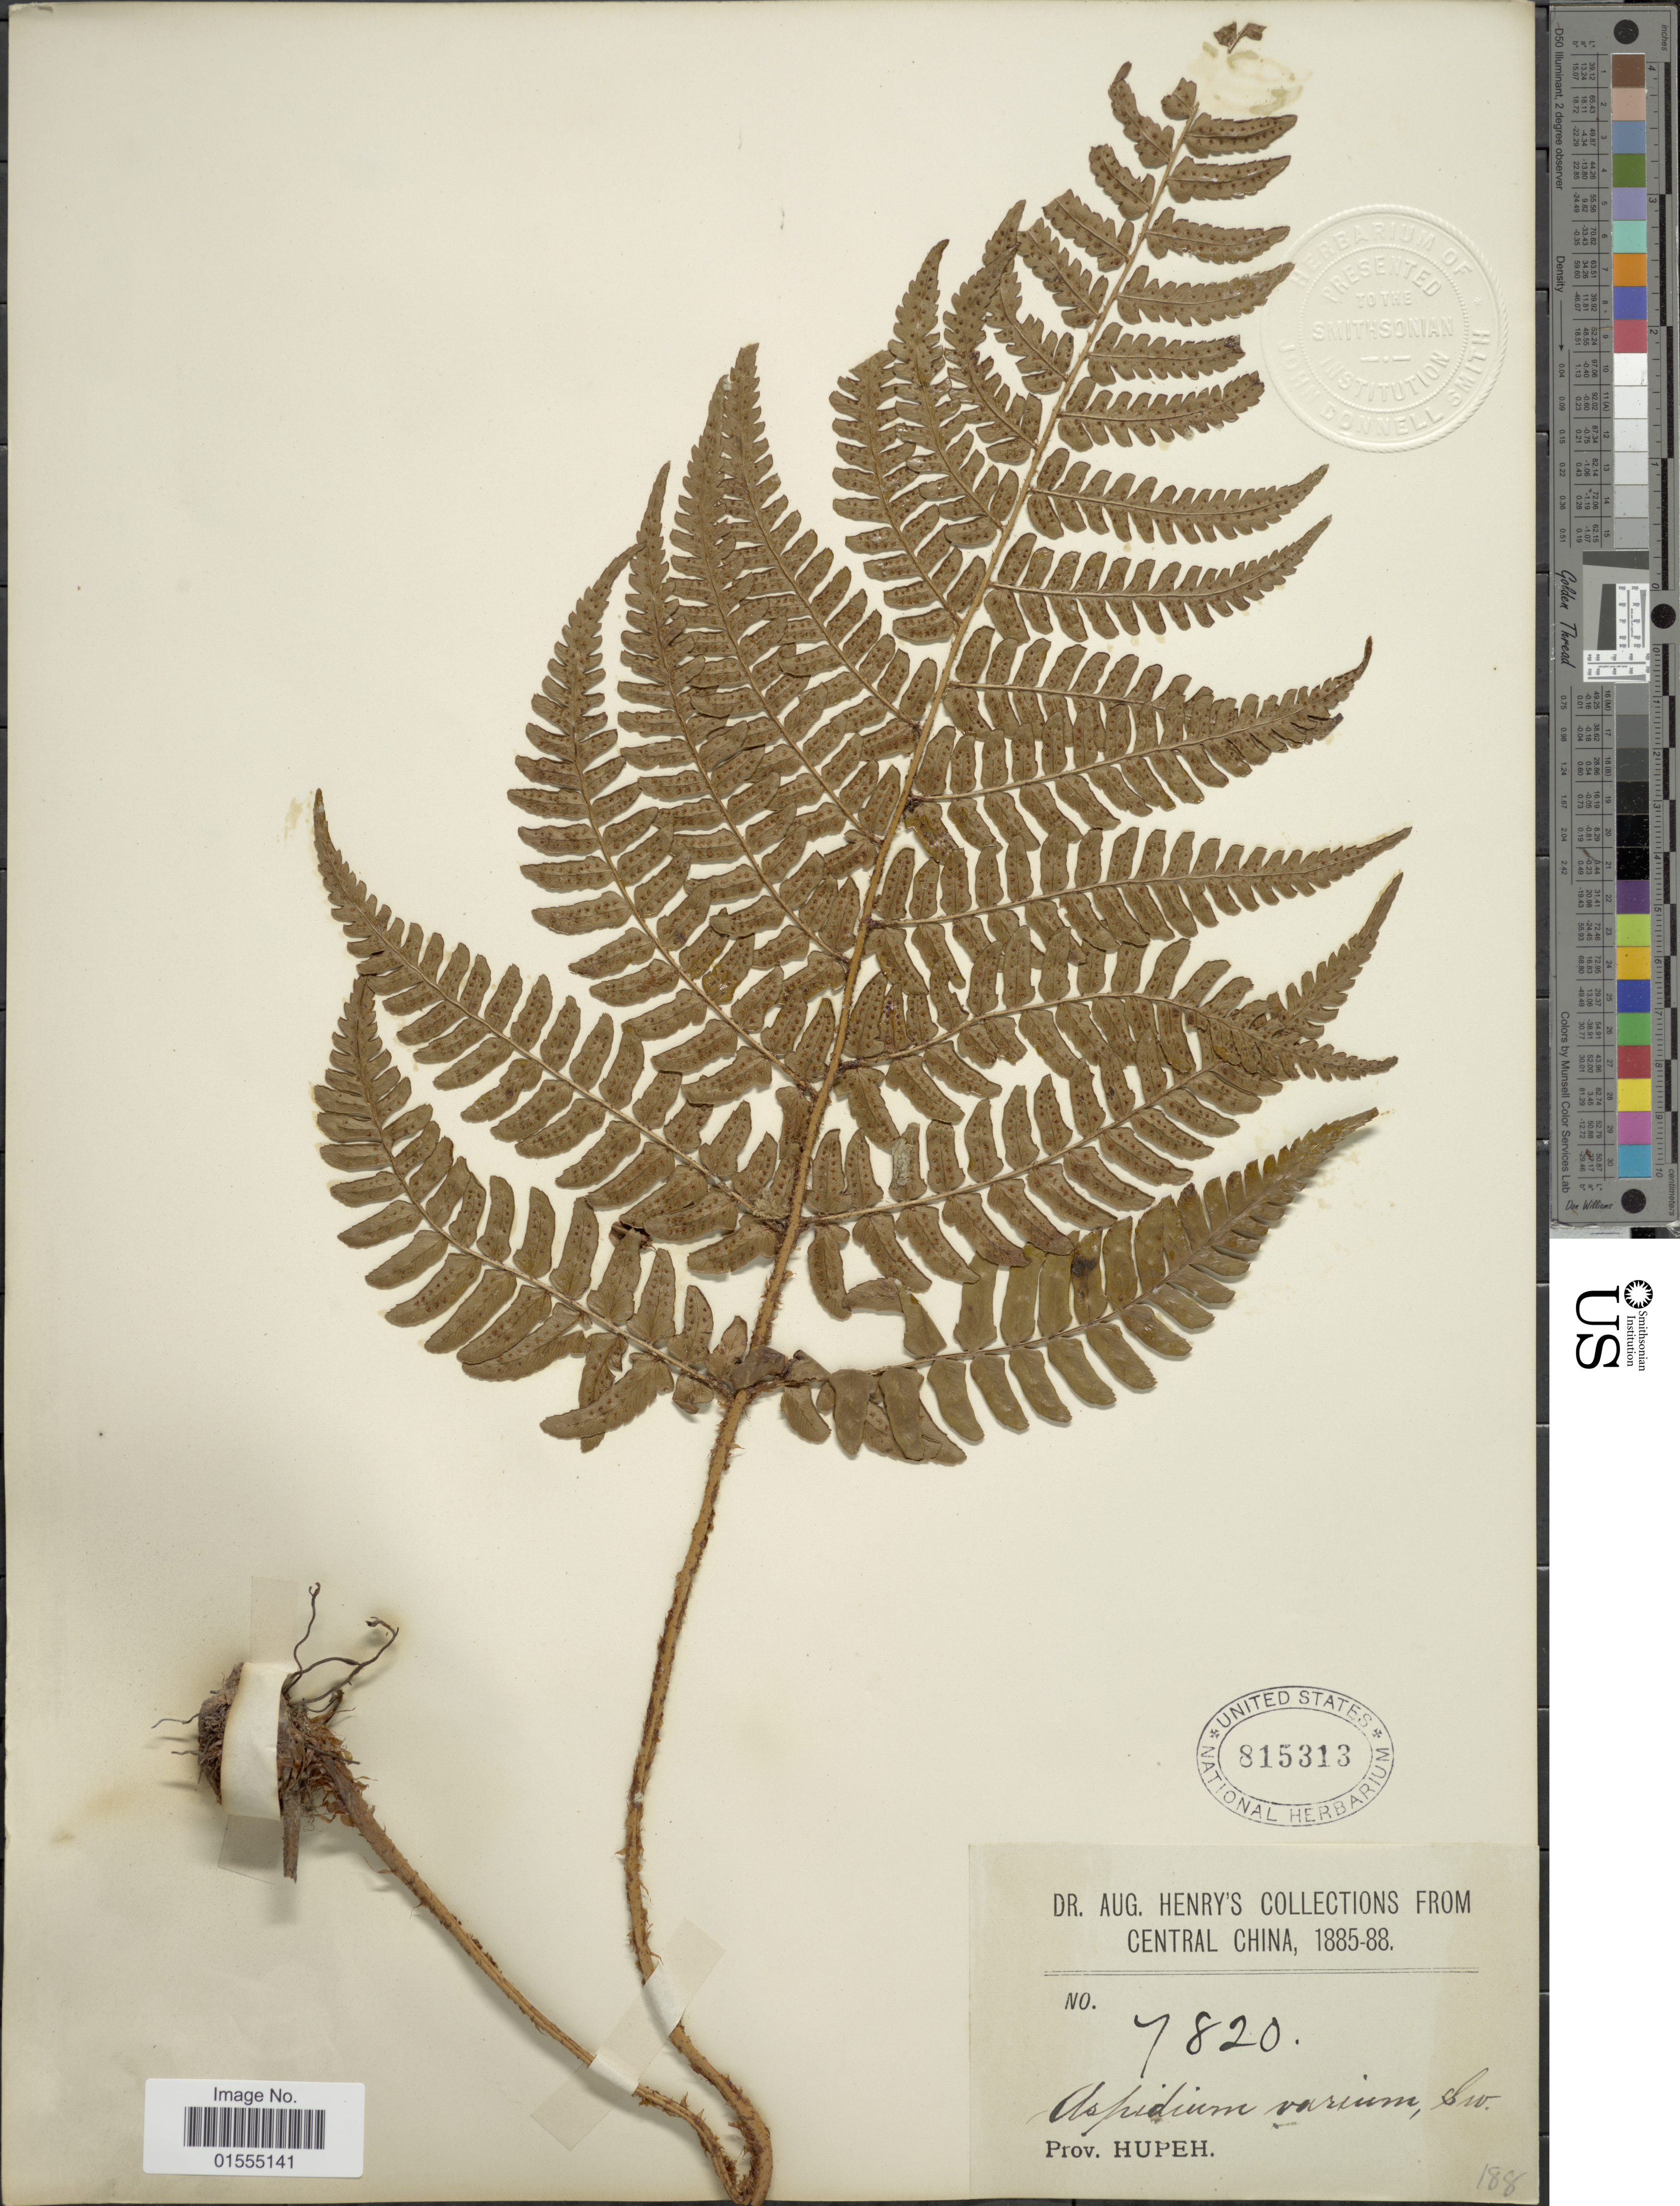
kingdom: Plantae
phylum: Tracheophyta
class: Polypodiopsida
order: Polypodiales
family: Dryopteridaceae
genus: Dryopteris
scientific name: Dryopteris varia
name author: (L.) Kuntze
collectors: A. Henry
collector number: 7820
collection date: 1885/1888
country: China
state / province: Hubei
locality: Prov. Hupeh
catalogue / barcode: US 815313